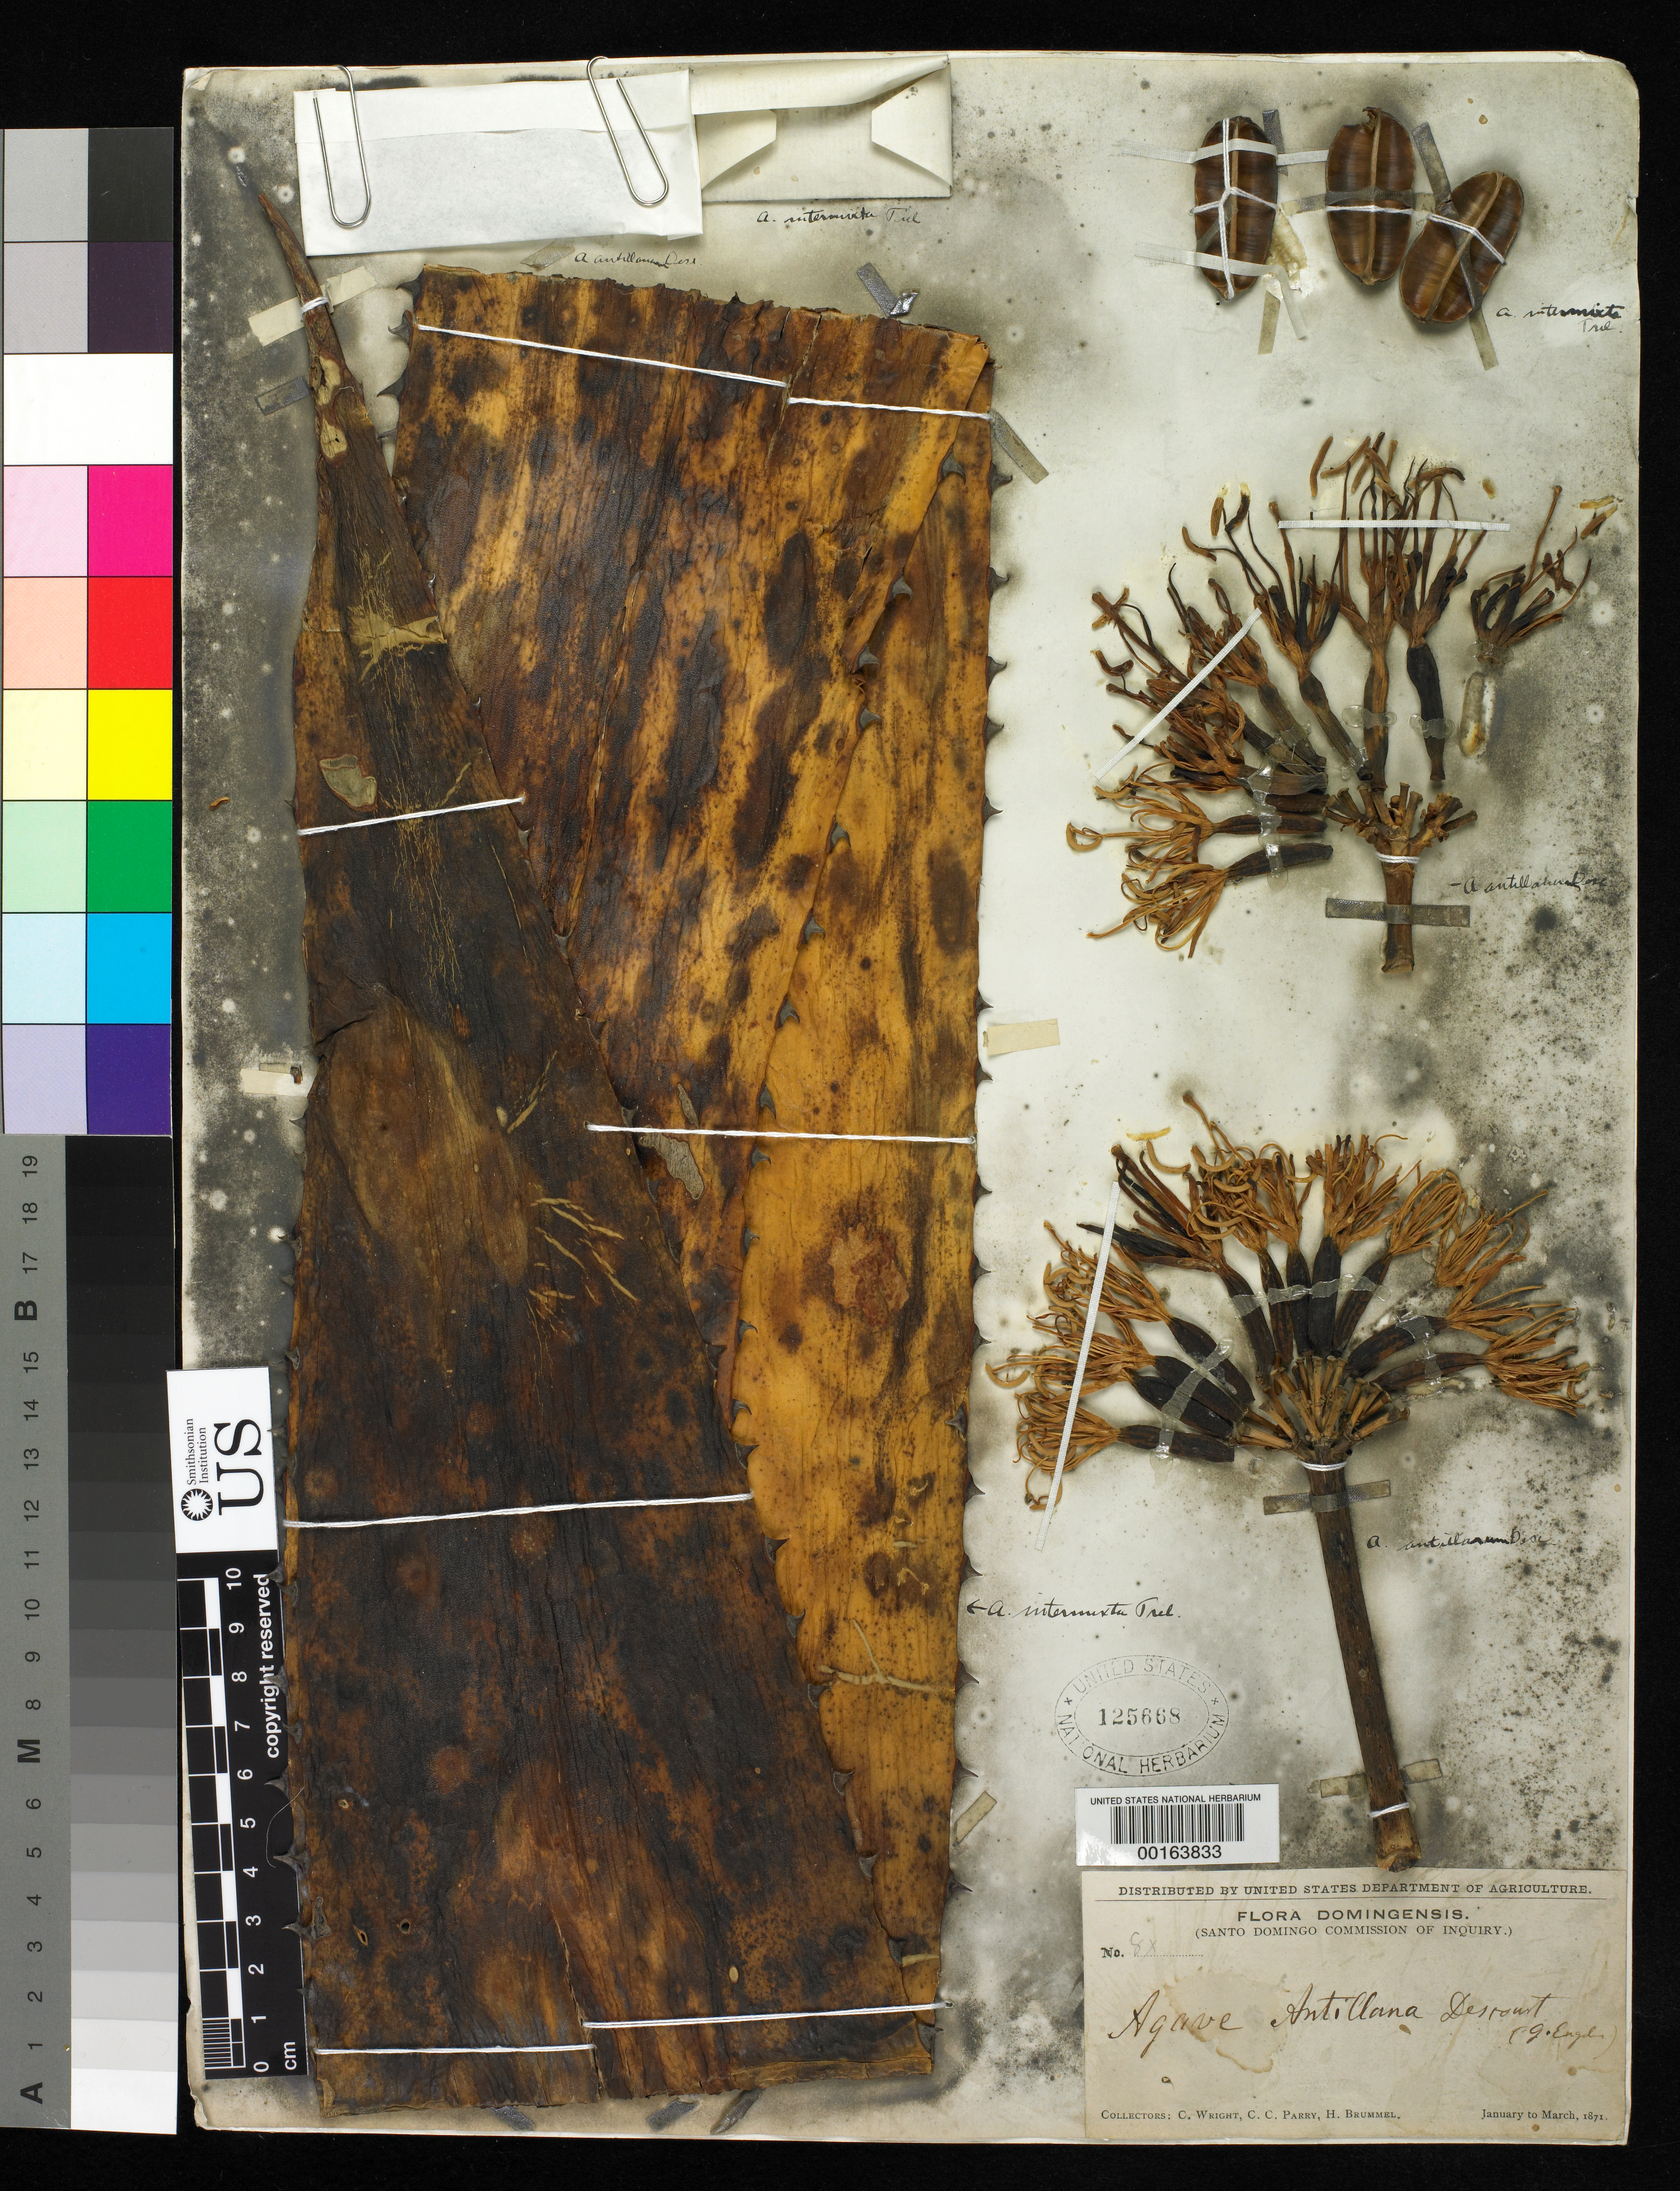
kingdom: Plantae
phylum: Tracheophyta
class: Liliopsida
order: Asparagales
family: Asparagaceae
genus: Agave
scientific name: Agave antillarum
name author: Descourt.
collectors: C. Wright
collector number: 8x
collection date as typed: Jan 1871 to -- Mar 1871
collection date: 1871-01/1871-03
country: Dominican Republic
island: Hispaniola Island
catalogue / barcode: US 125668